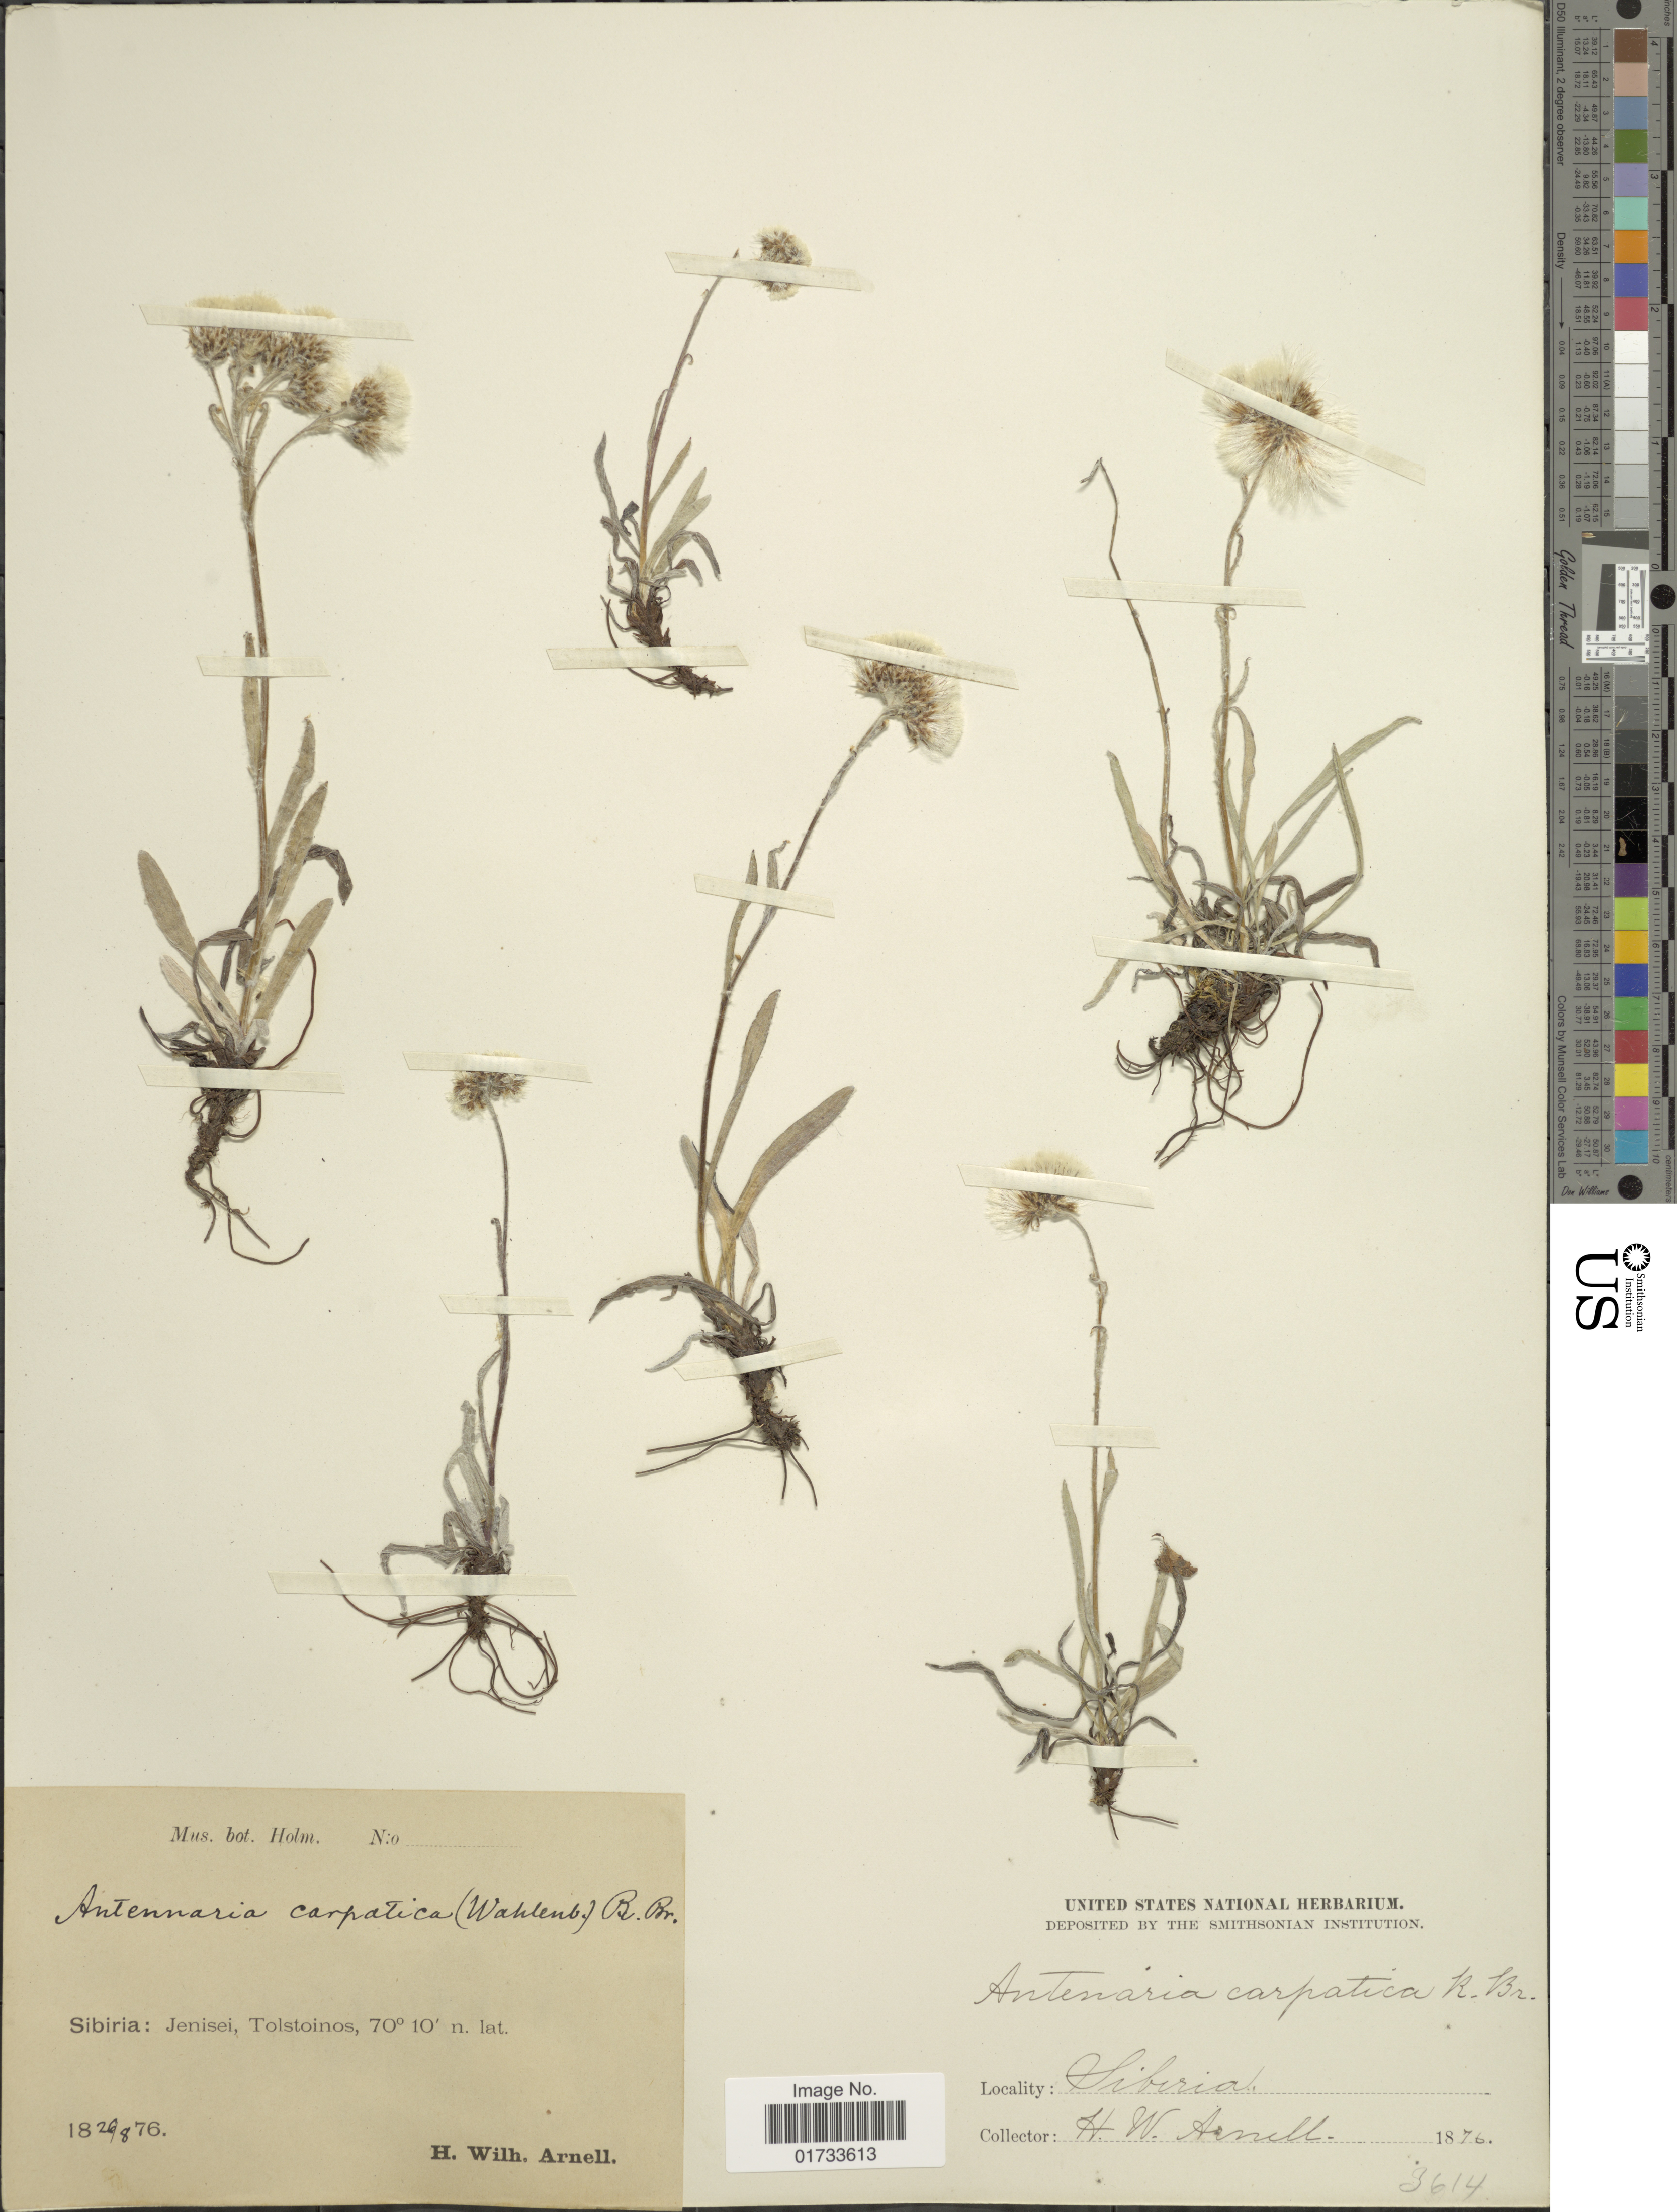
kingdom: Plantae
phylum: Tracheophyta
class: Magnoliopsida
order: Asterales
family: Asteraceae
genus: Antennaria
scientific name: Antennaria carpatica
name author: (Wahlenb.) Williams & Fingerh.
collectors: H. W. Arnell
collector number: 3614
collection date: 1876-08-29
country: Russian Federation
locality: Sibiria: Jenisei, Tolstoinos